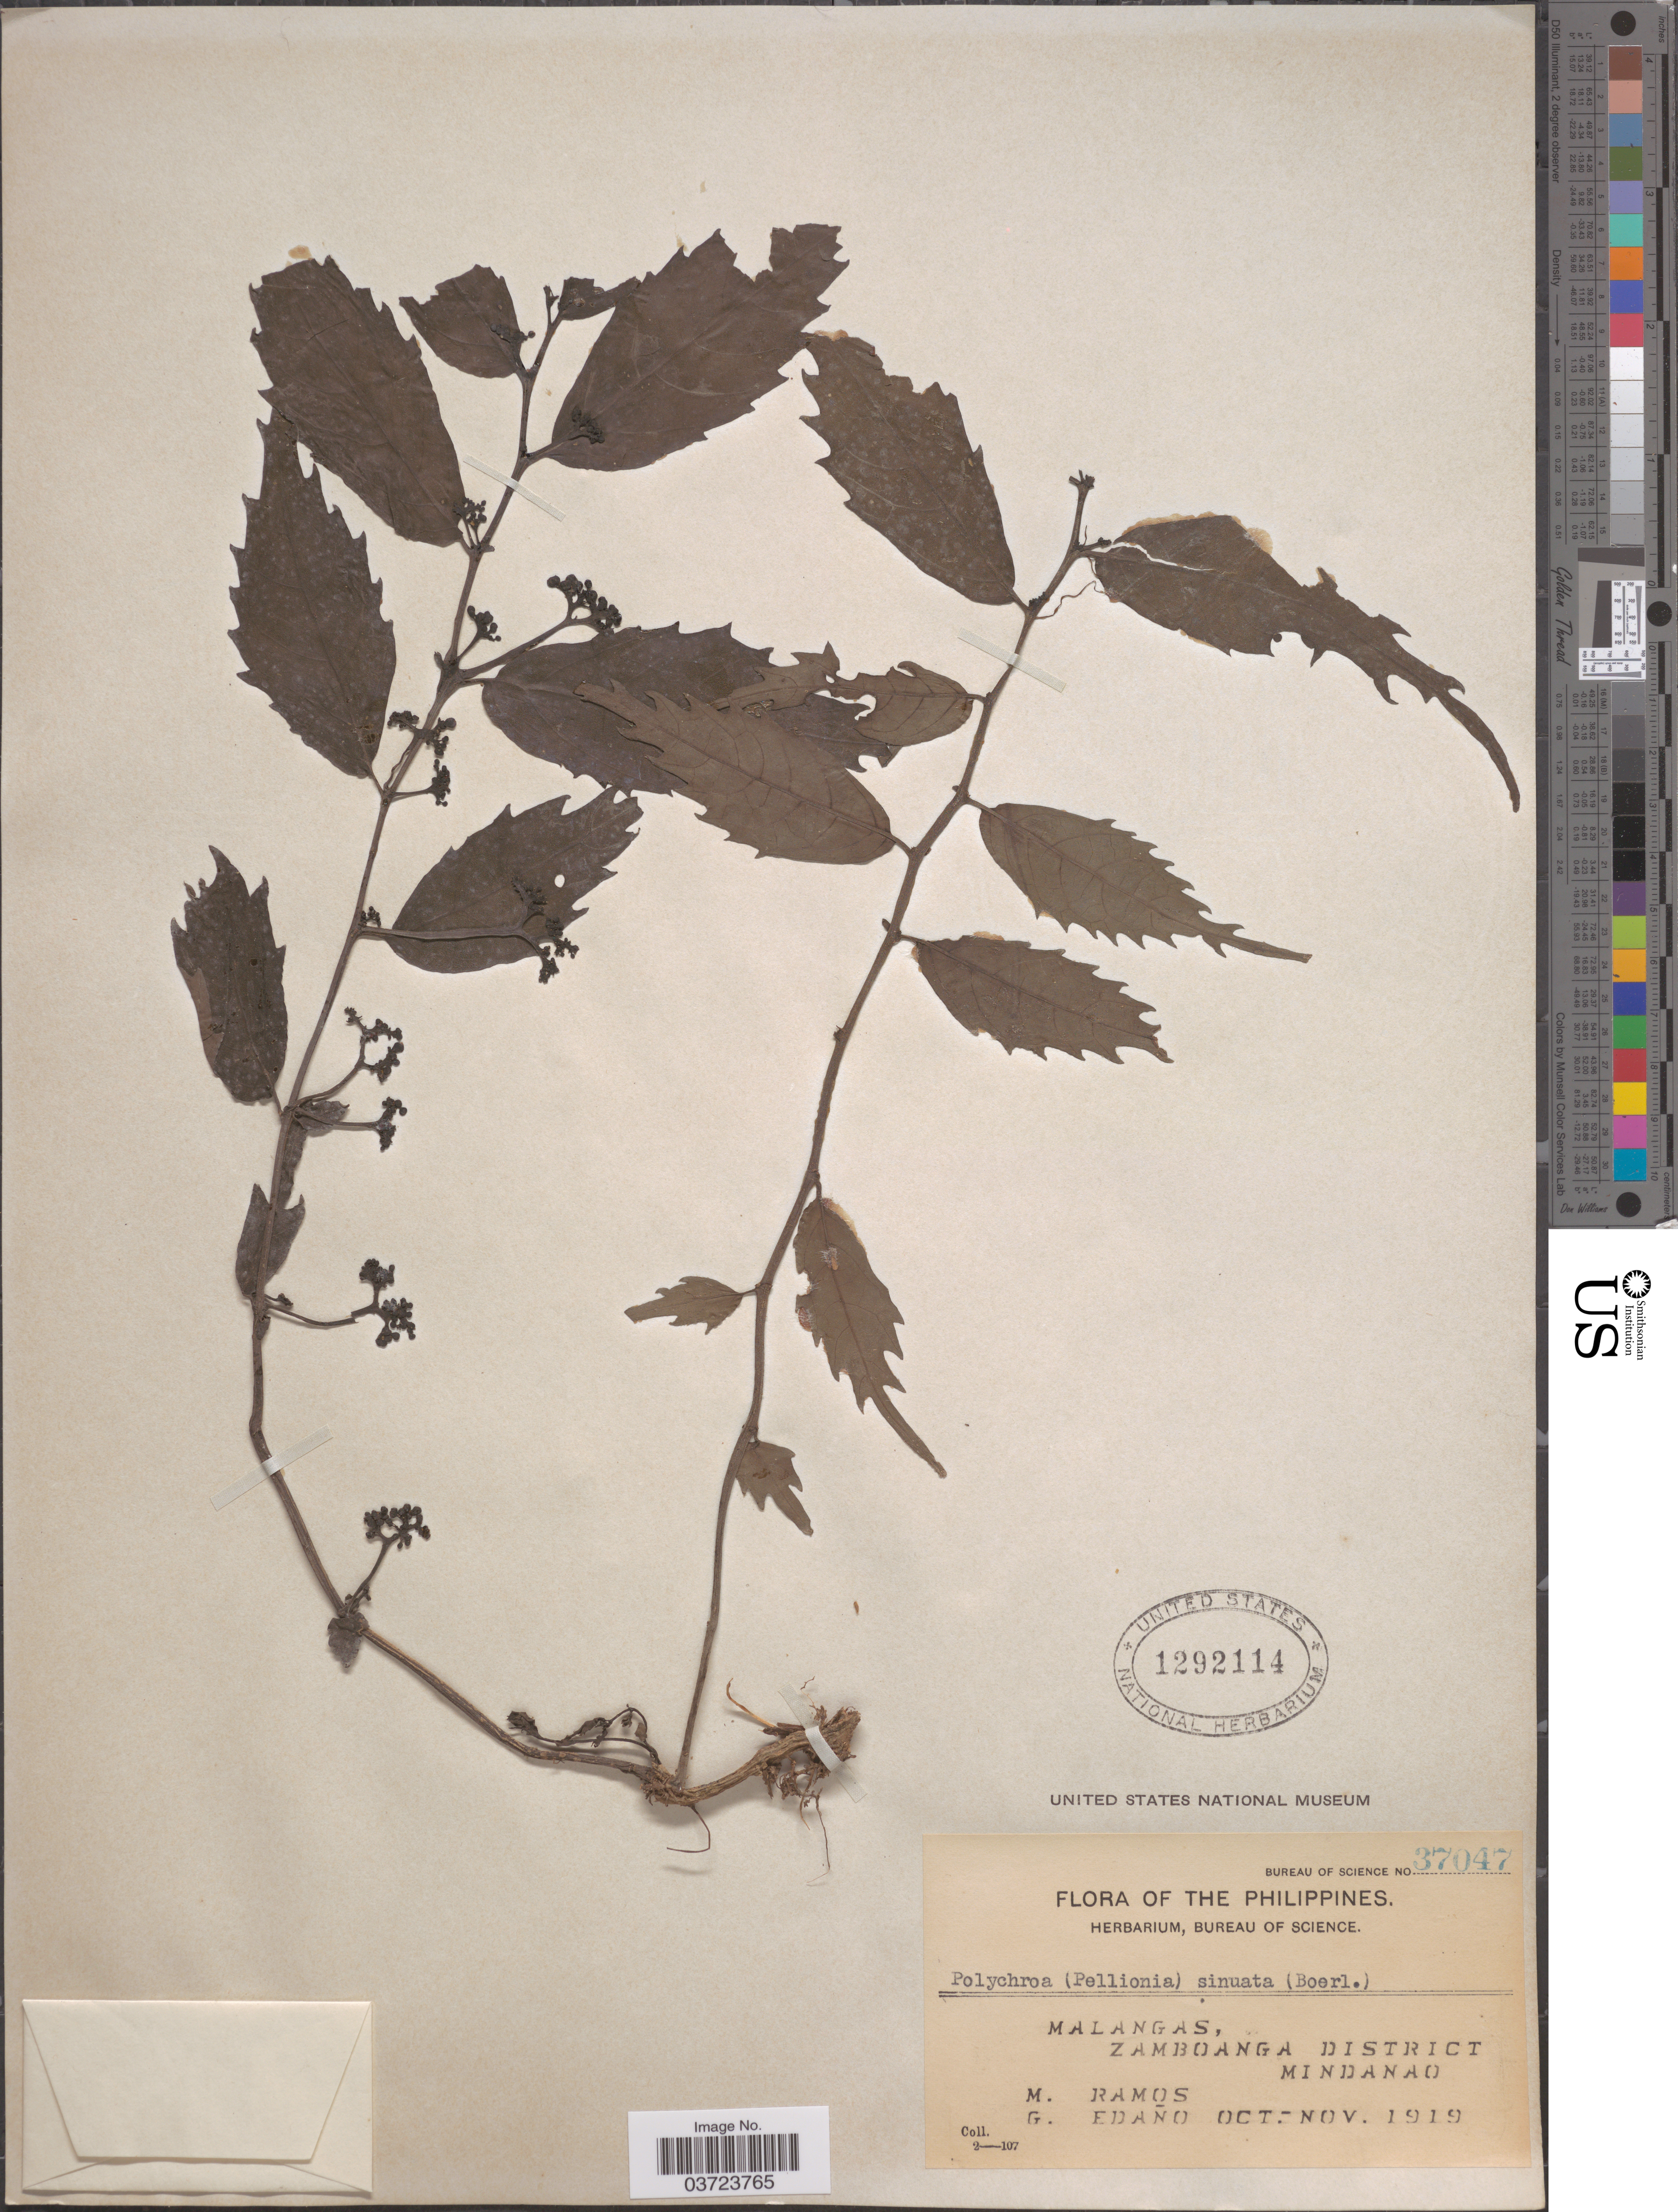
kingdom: Plantae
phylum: Tracheophyta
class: Magnoliopsida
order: Rosales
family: Urticaceae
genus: Elatostema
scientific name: Elatostema sinuatum var. sinuatum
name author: (Blume) Hassk.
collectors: M. Ramos & G. Edaño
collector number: Bureau of Science 37047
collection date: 1919-10/1919-11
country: Philippines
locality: Malangas, Zamboanga District, Mindanao.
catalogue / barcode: US 1292114